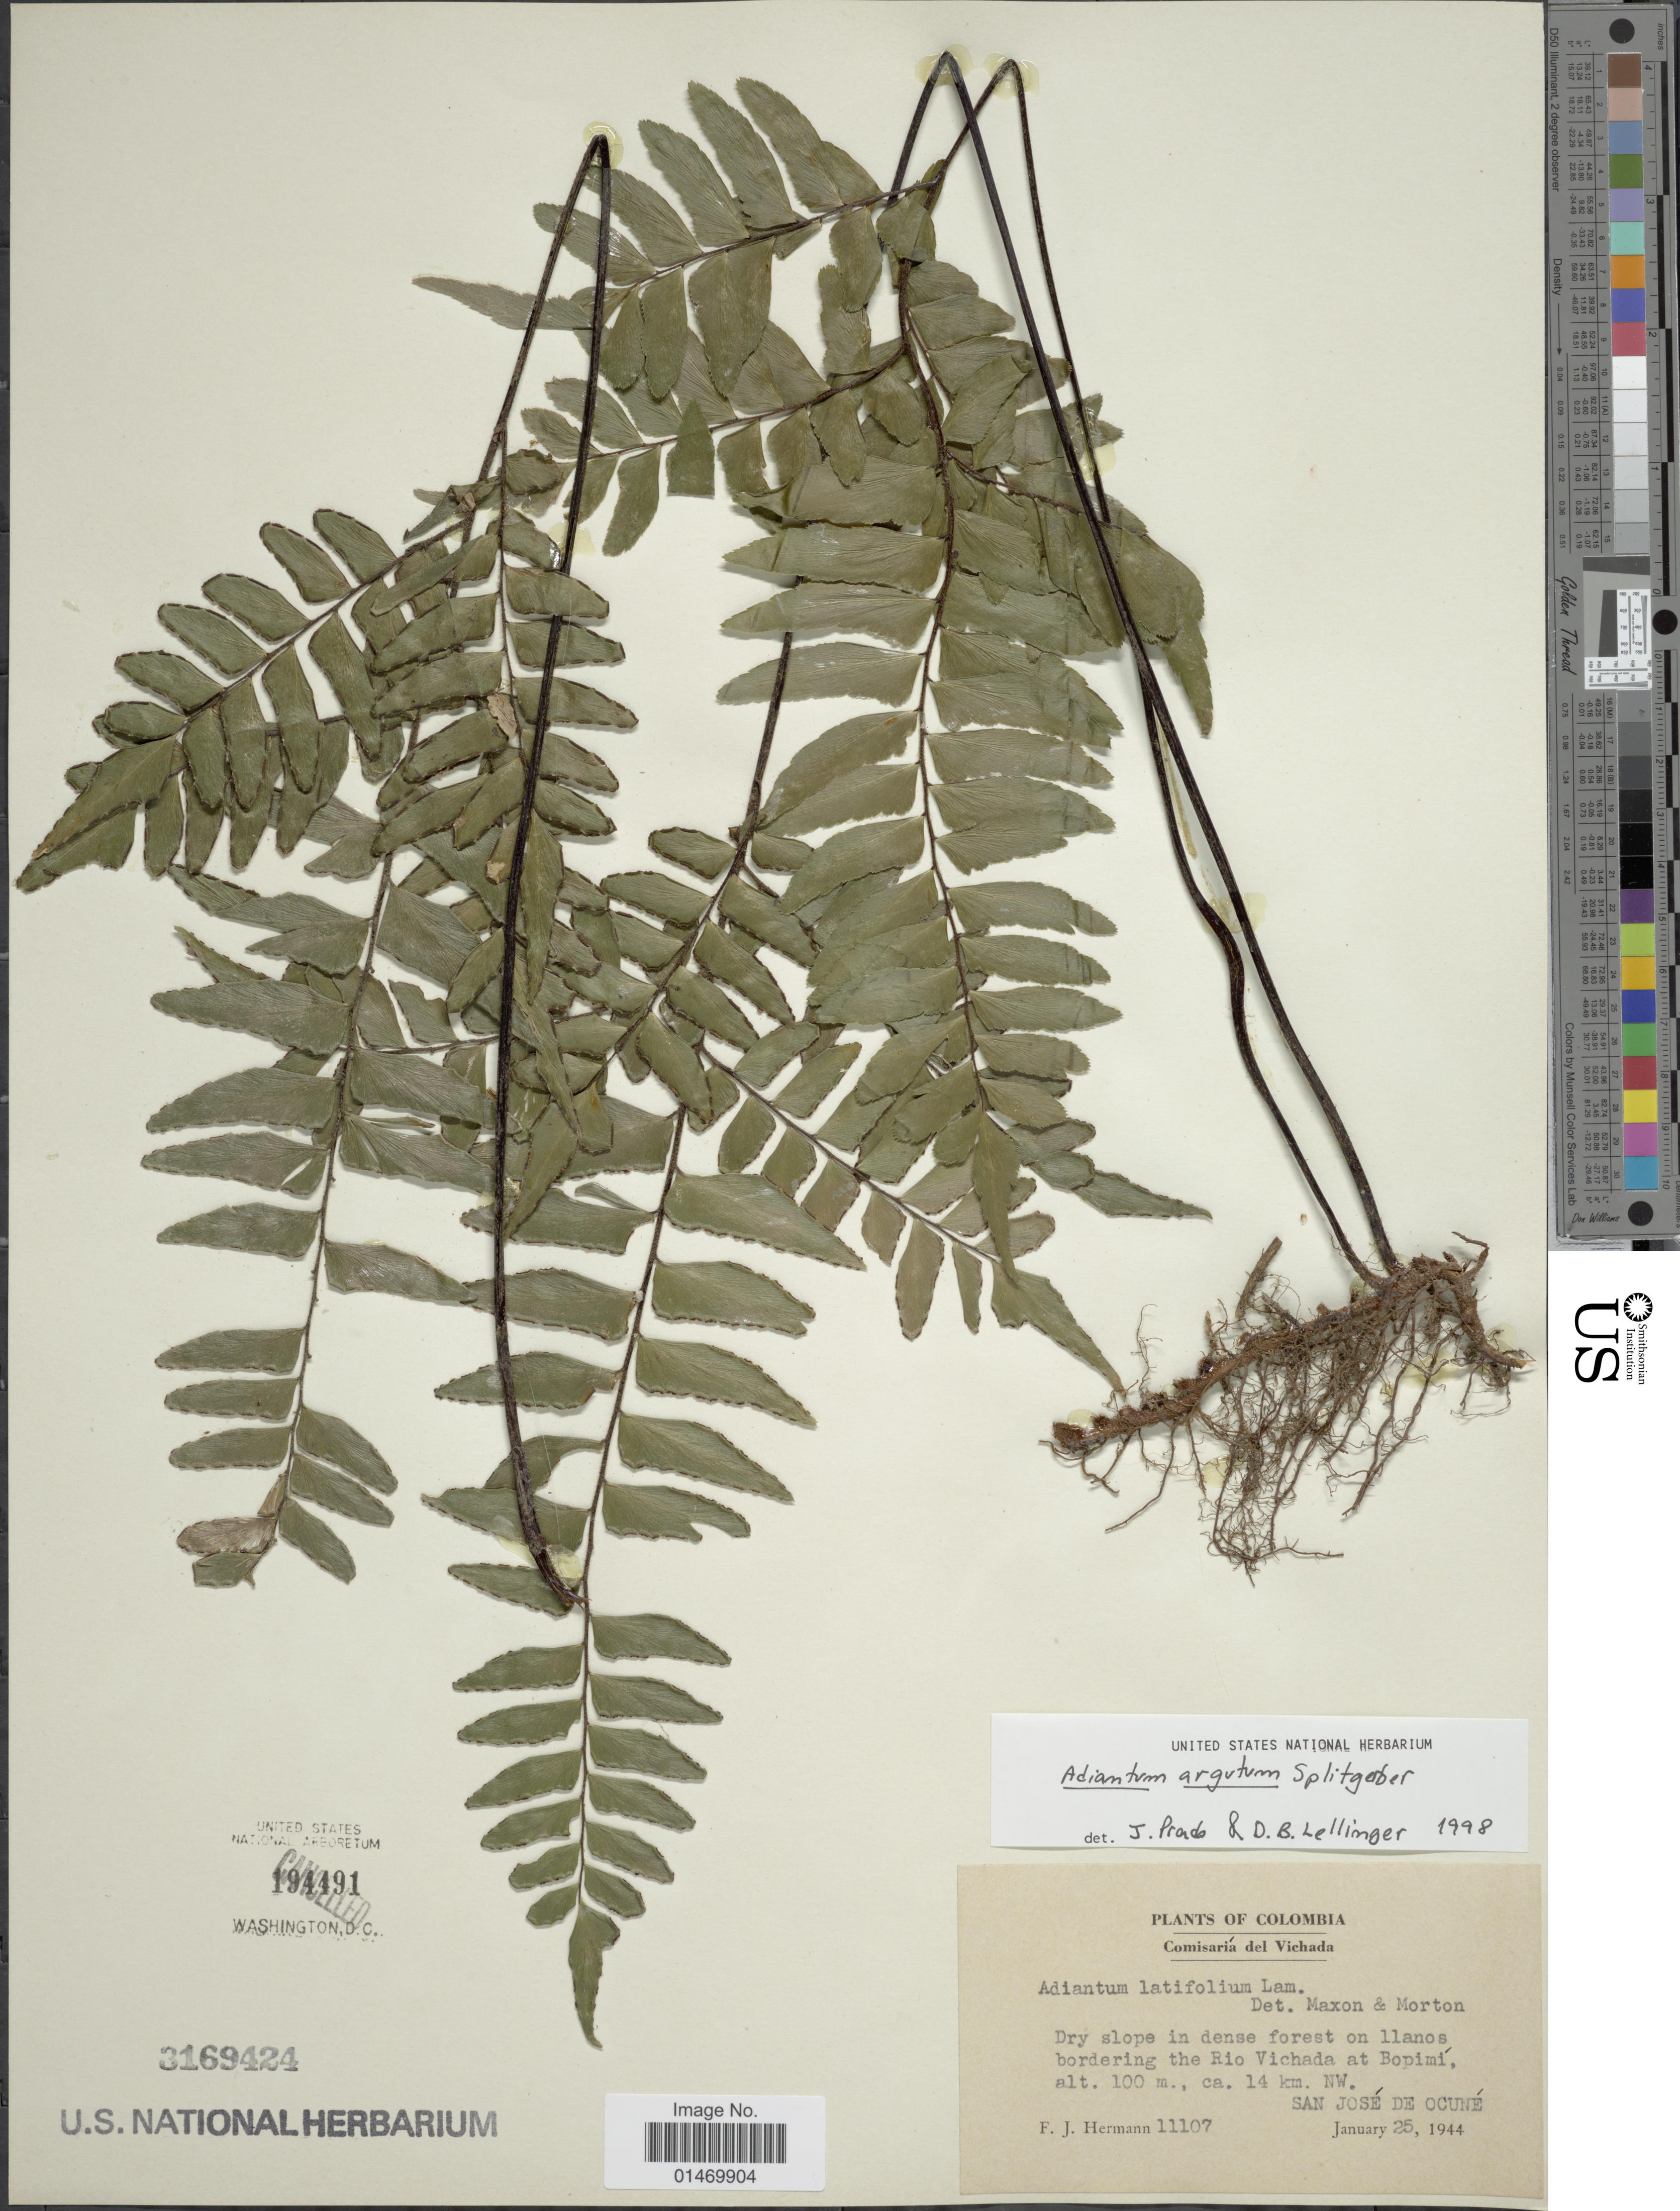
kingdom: Plantae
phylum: Tracheophyta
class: Polypodiopsida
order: Polypodiales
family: Pteridaceae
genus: Adiantum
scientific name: Adiantum argutum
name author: Splitg.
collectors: F. J. Hermann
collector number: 11107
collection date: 1944-01-25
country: Colombia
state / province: Vichada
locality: Colombia, dry slope in dense forest on Ilanos, bordering the Rio Vichada at Bopimi, ca. 14 km. NW San Jose de Ocune.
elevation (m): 100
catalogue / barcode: US 3169424